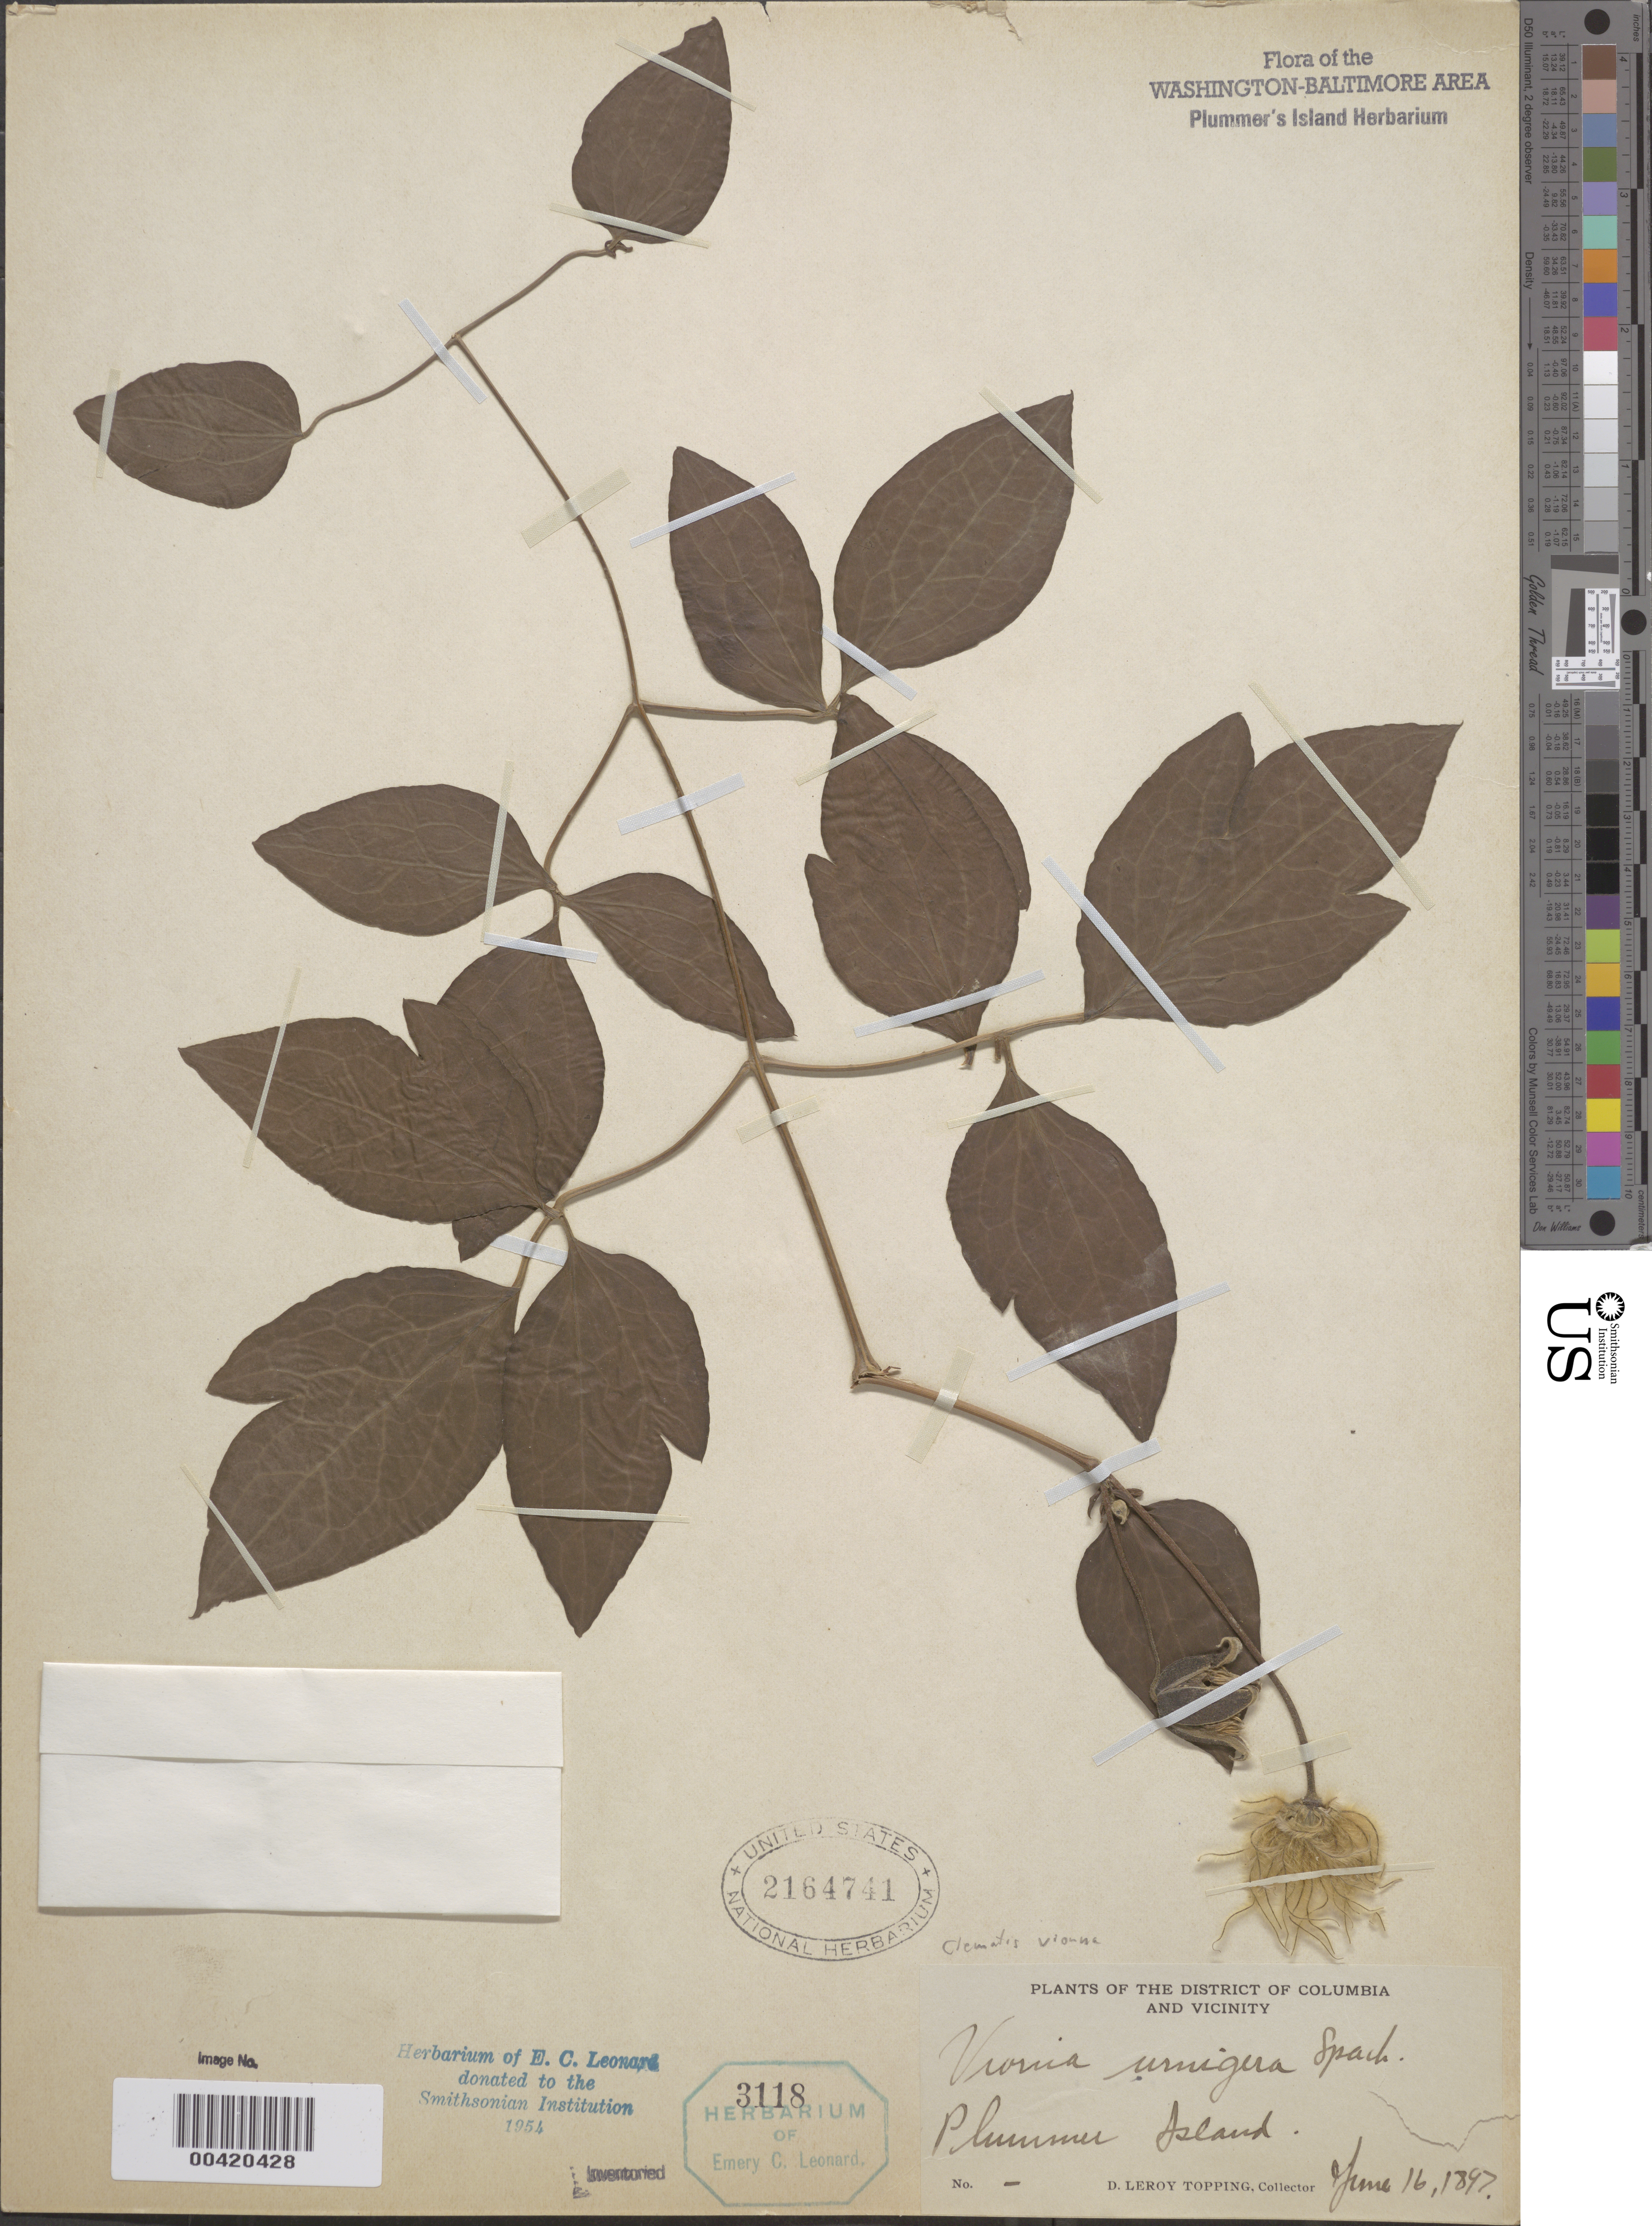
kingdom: Plantae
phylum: Tracheophyta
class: Magnoliopsida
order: Ranunculales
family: Ranunculaceae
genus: Clematis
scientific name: Clematis viorna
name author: L.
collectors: D. L. Topping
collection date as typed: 16 Jun 1897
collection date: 1897-06-16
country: United States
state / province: Maryland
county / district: Montgomery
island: Plummers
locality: Plummer's Island C. & O. Canal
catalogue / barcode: US 2164741